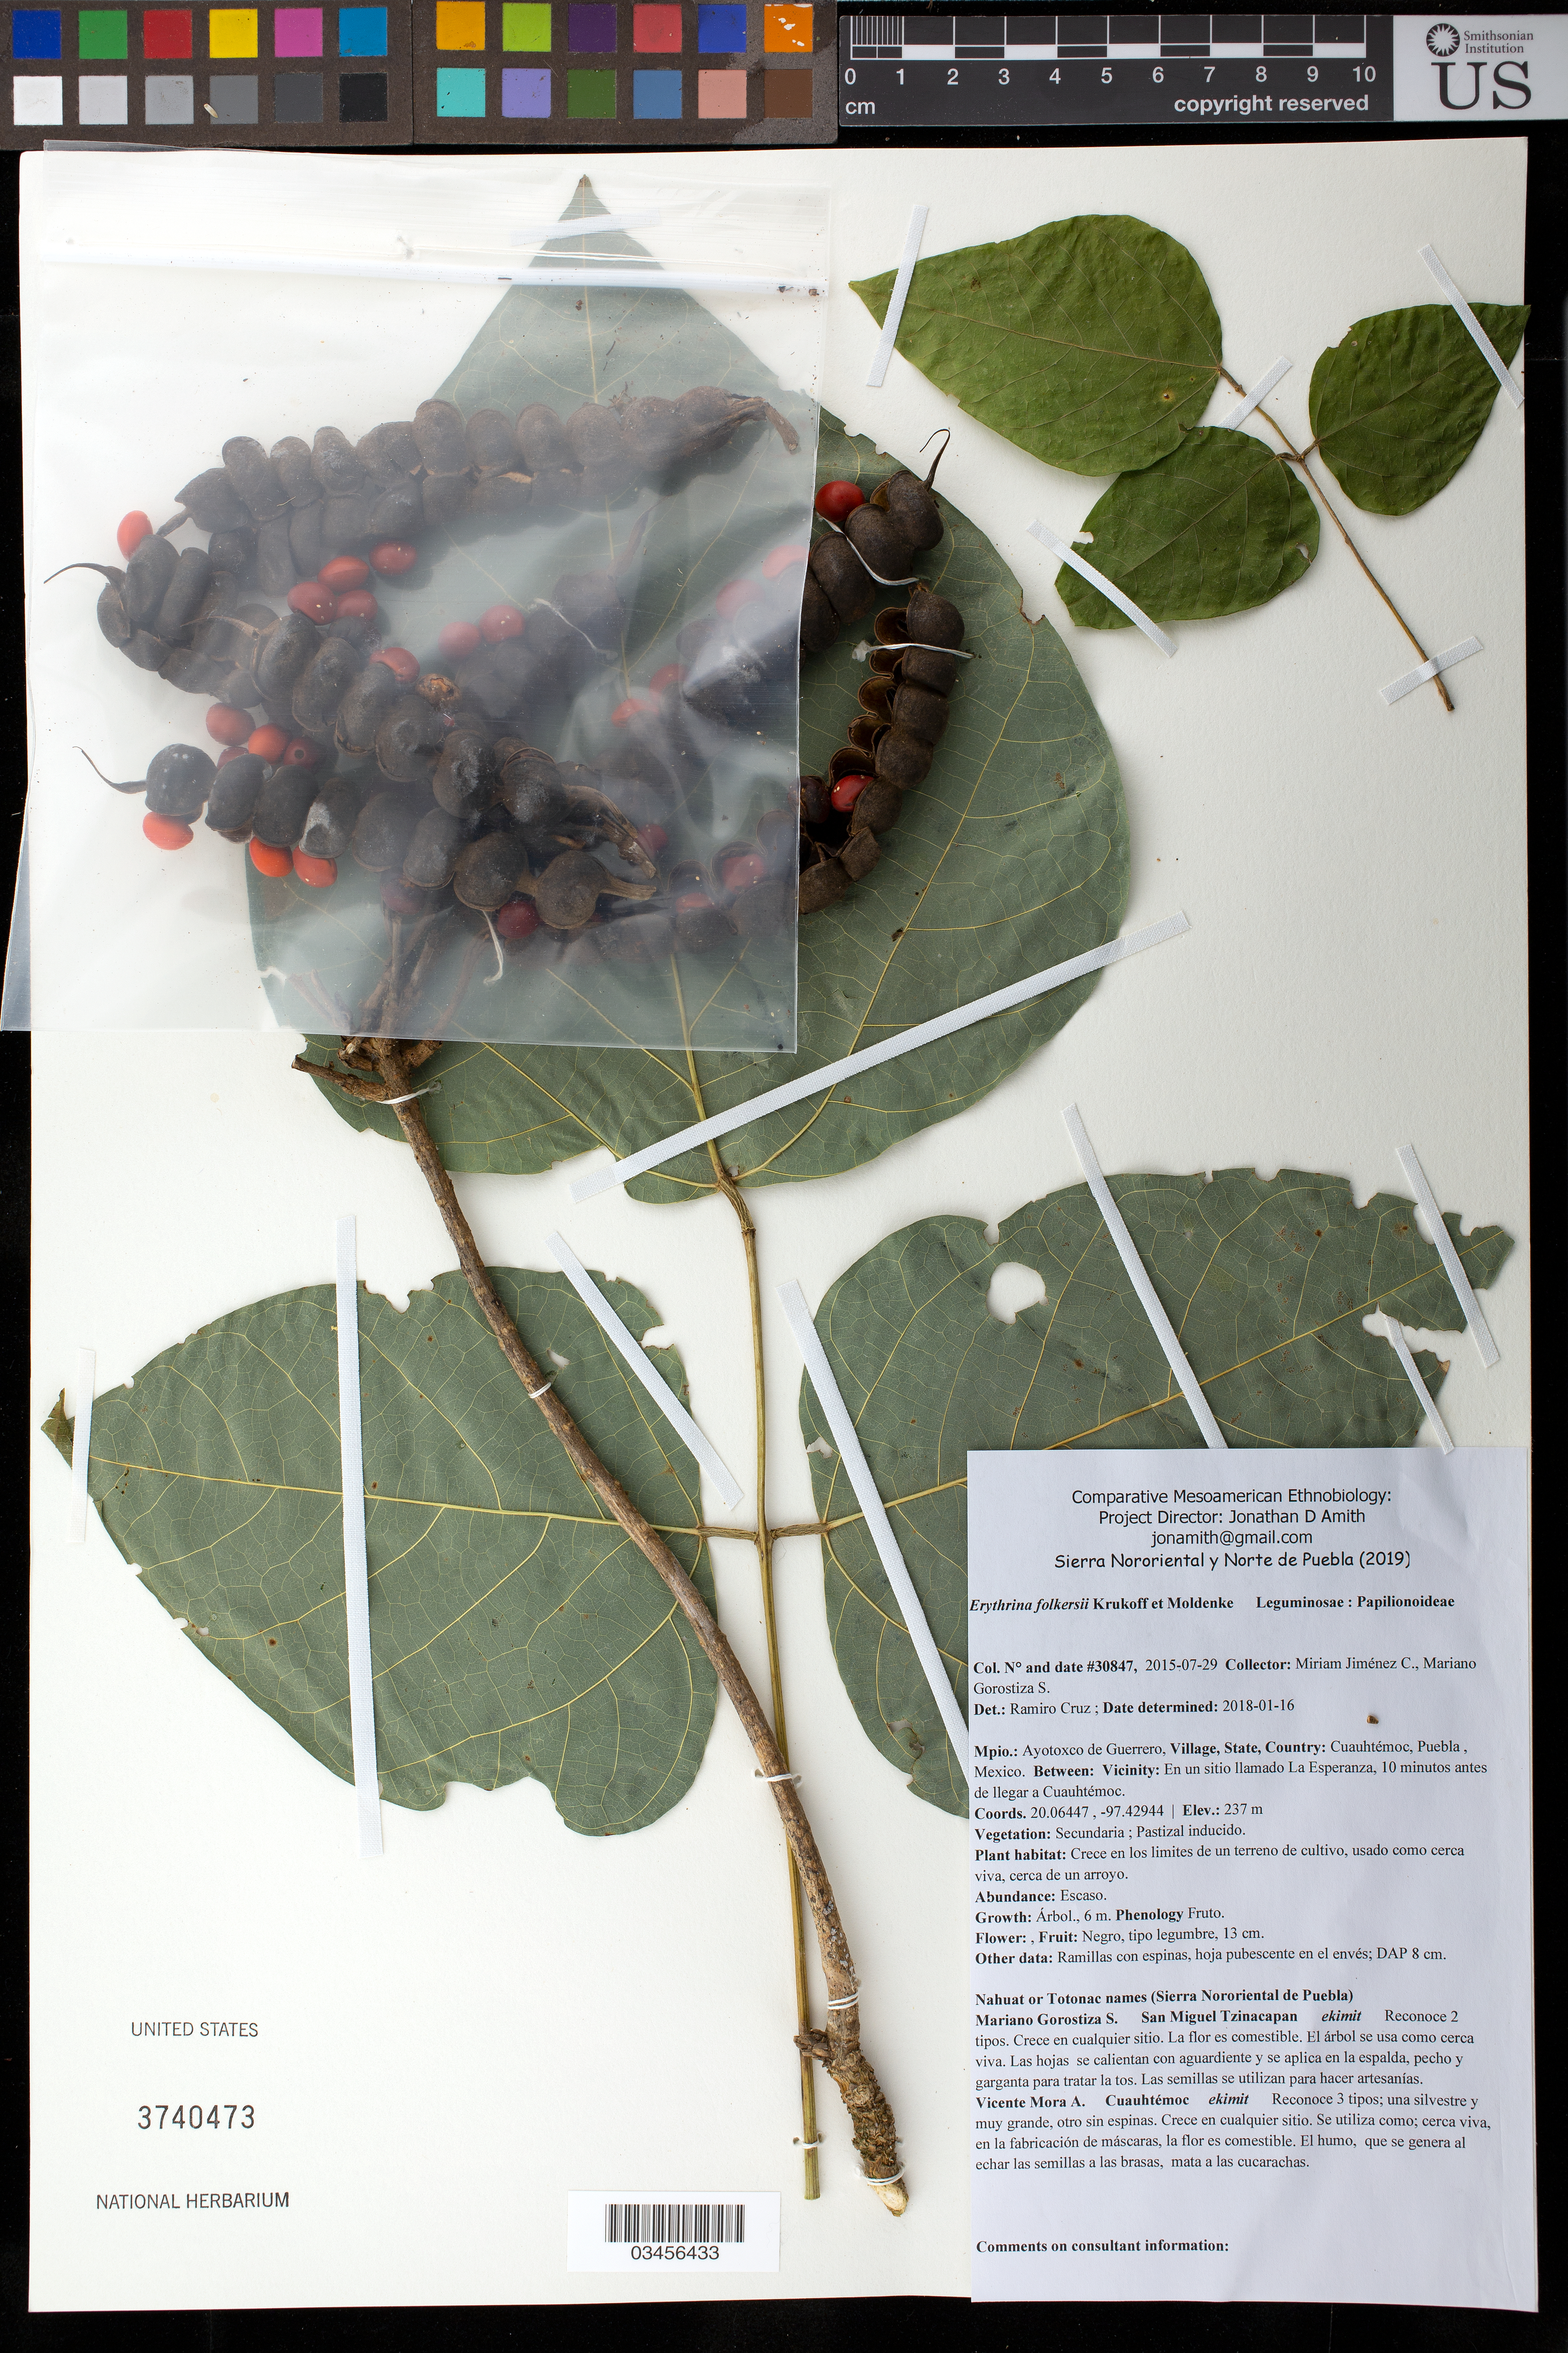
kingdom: Plantae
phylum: Tracheophyta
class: Magnoliopsida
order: Fabales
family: Fabaceae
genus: Erythrina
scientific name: Erythrina folkersii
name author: Krukoff & Moldenke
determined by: Cruz, R.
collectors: M. Jiménez Chimil & M. Gorostiza S.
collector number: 30847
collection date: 2015-07-29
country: México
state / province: Puebla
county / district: Ayotoxco de Guerrero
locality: PUEBLO: Cuauhtémoc; LOCALIDAD EXACTA: En un sitio llamado La Esperanza, 10 minutos antes de llegar a Cuauhtémoc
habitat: Pastizal inducido | En los límites de un terreno de cultivo, usado como cerca viva, cerca de un arroyo.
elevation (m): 237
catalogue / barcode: US 3740473